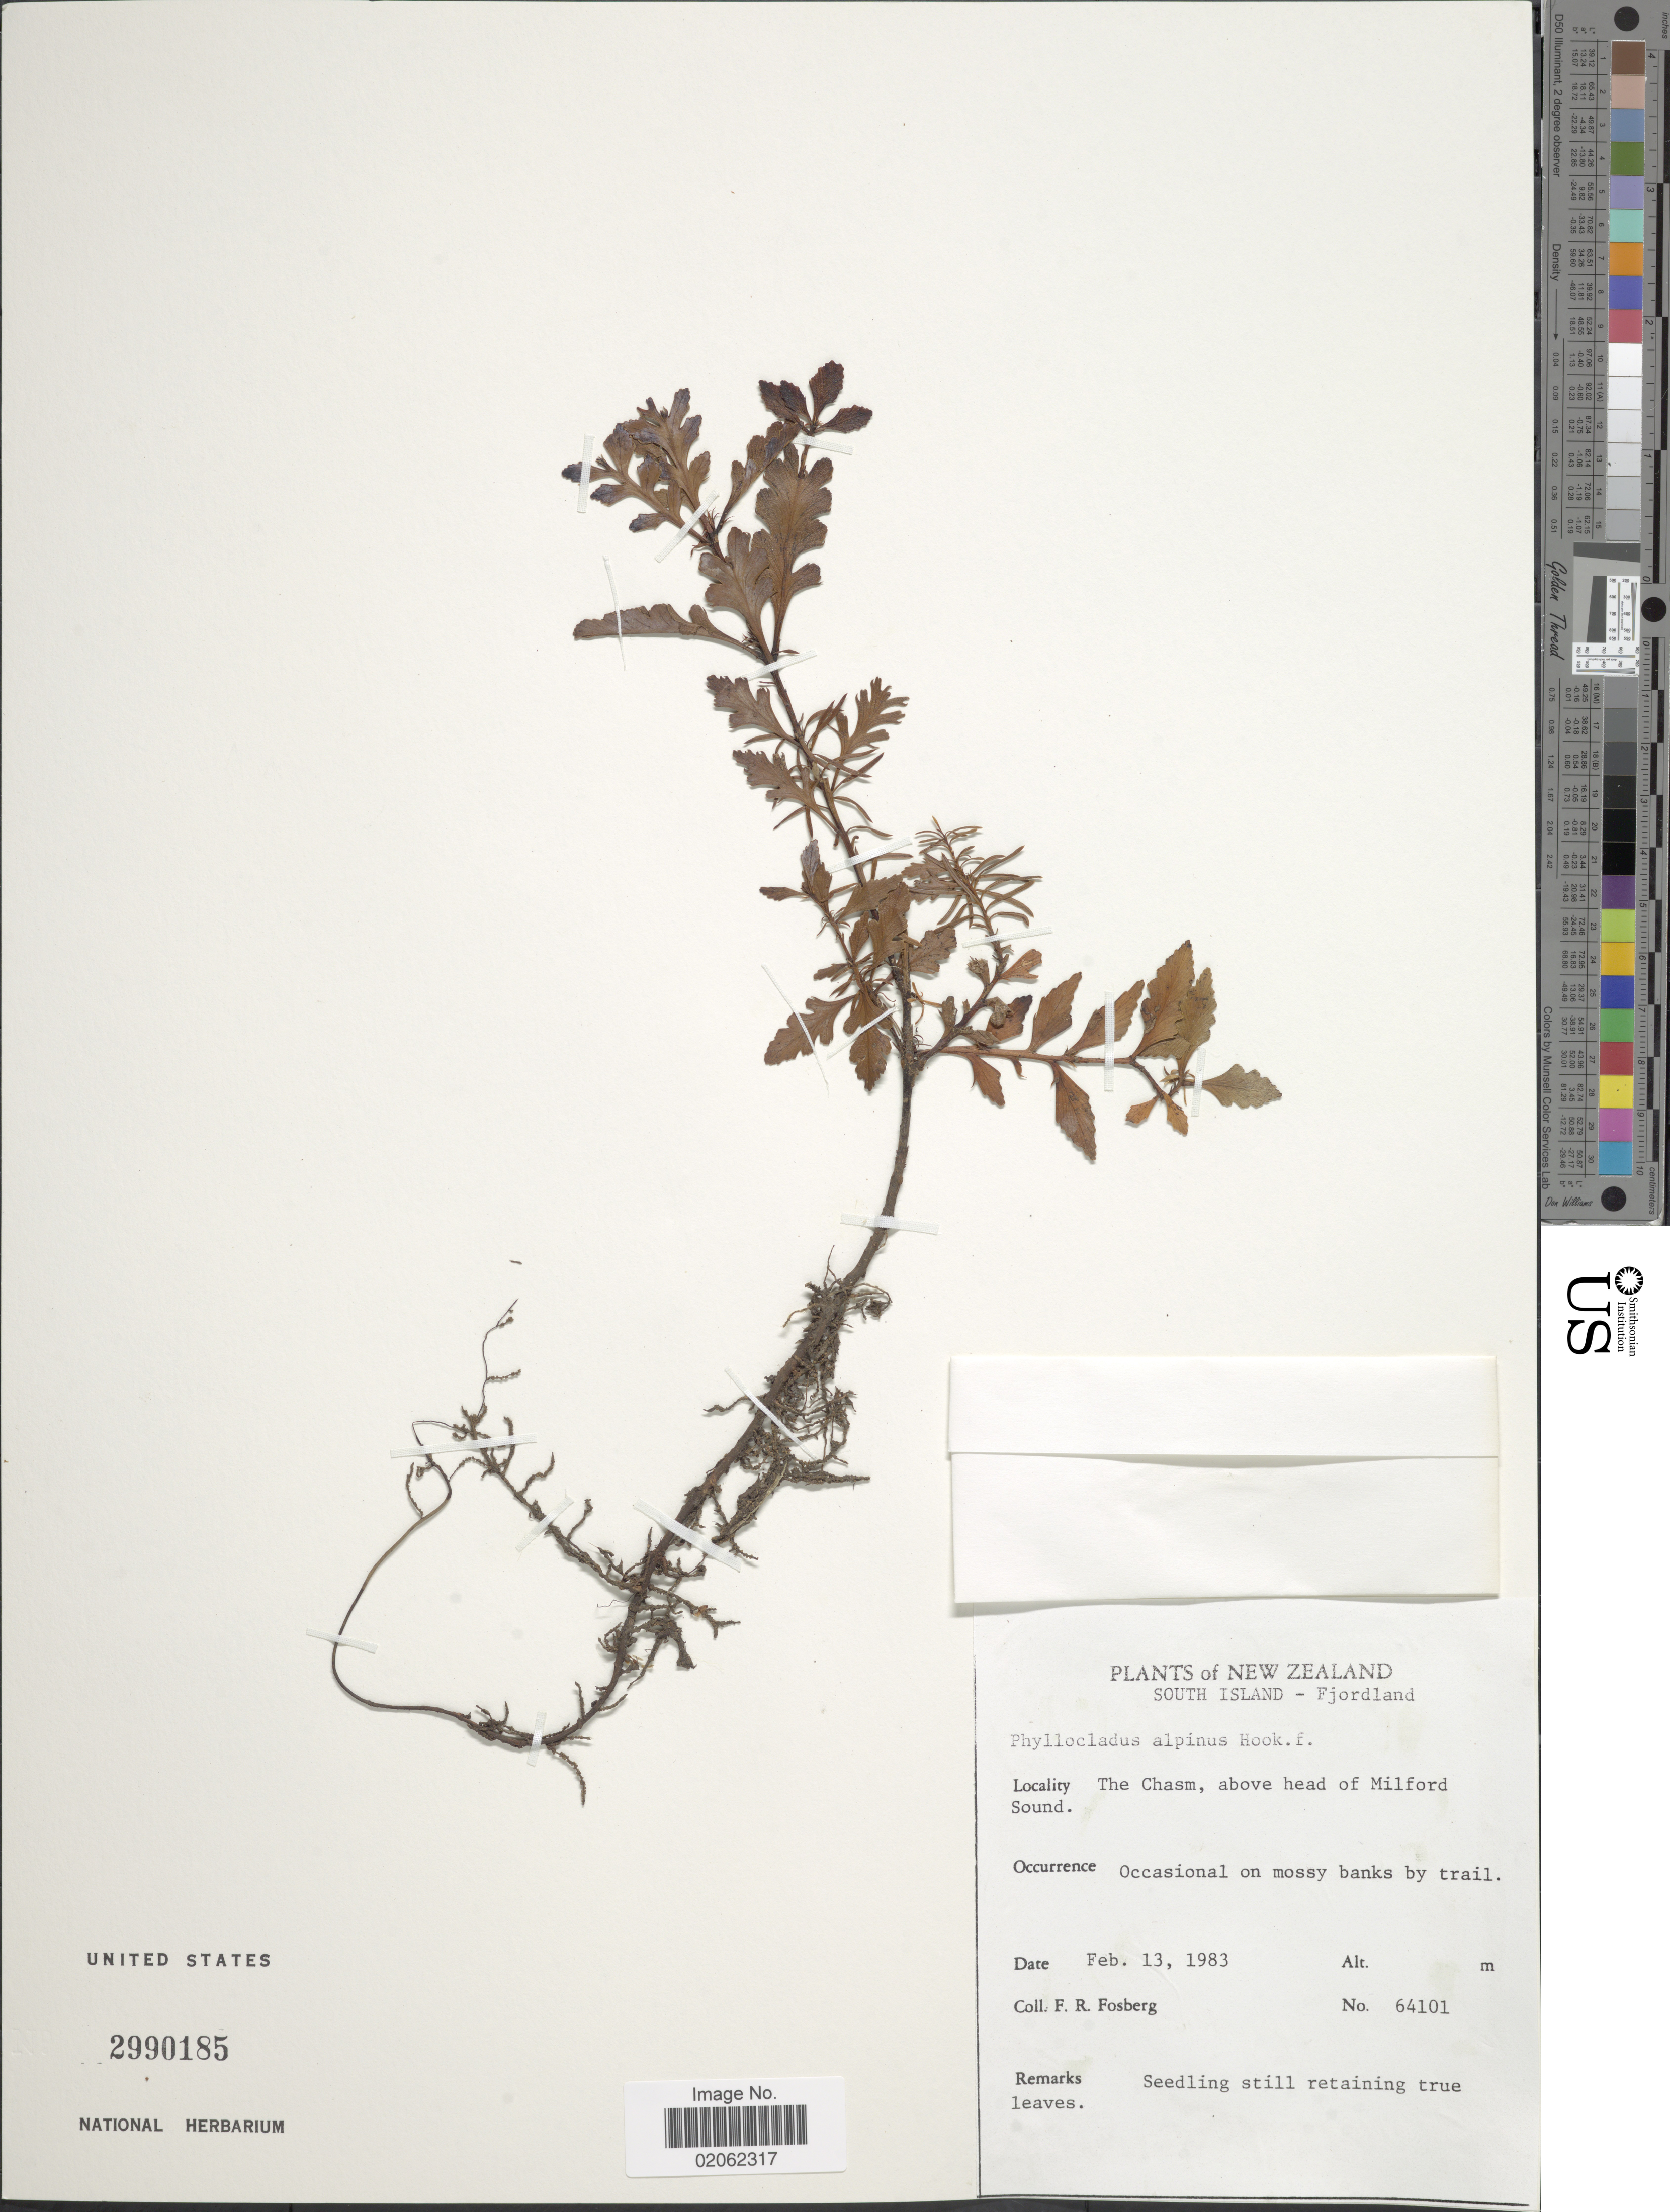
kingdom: Plantae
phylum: Tracheophyta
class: Pinopsida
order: Pinales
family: Phyllocladaceae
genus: Phyllocladus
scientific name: Phyllocladus alpinus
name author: Hook. f.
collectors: F. R. Fosberg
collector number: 64101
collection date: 1983-02-13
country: New Zealand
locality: South Island - Fjordland, The Chasm, above head of Milford sound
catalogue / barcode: US 2990185